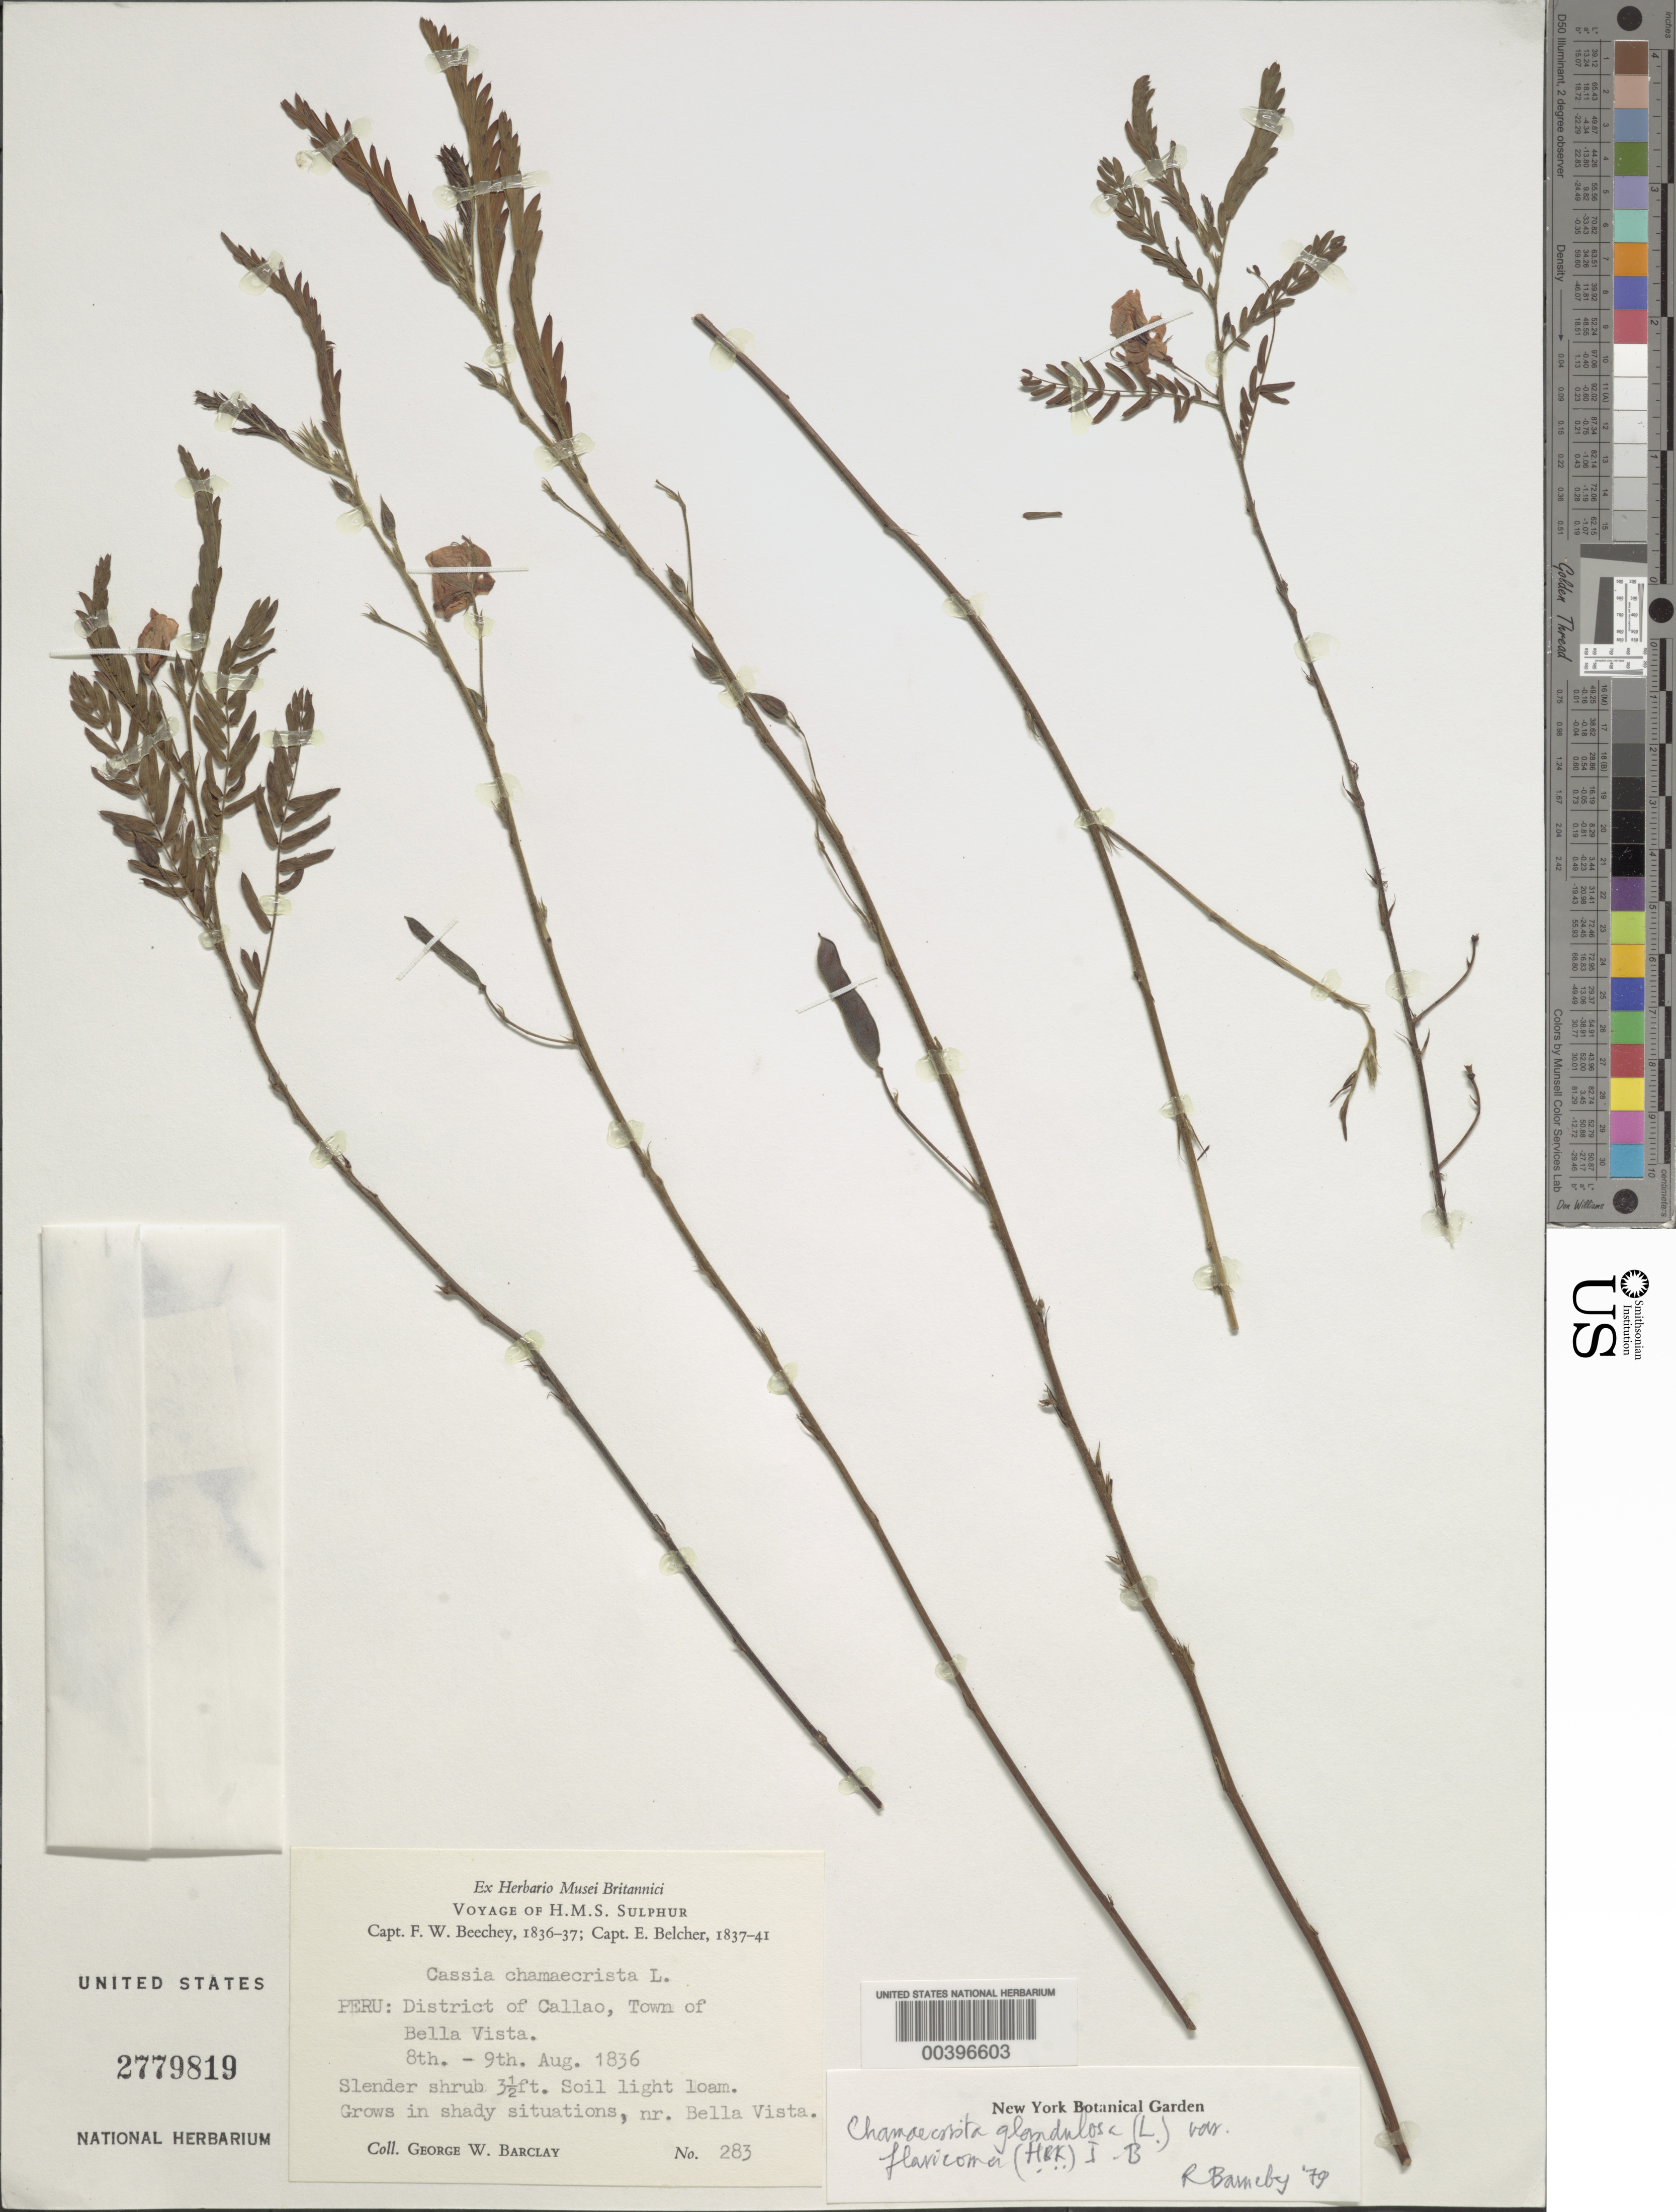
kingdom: Plantae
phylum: Tracheophyta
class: Magnoliopsida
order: Fabales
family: Fabaceae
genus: Chamaecrista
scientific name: Chamaecrista glandulosa var. flavicoma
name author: (Kunth) H.S. Irwin & Barneby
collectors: G. W. Barclay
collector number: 283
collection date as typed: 08 Aug 1836 and 09 Aug 1836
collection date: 1836-08-08,1836-08-09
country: Peru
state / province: Callao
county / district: Callao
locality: Callao District, town of Bella Vista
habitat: Soil light loam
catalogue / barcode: US 2779819